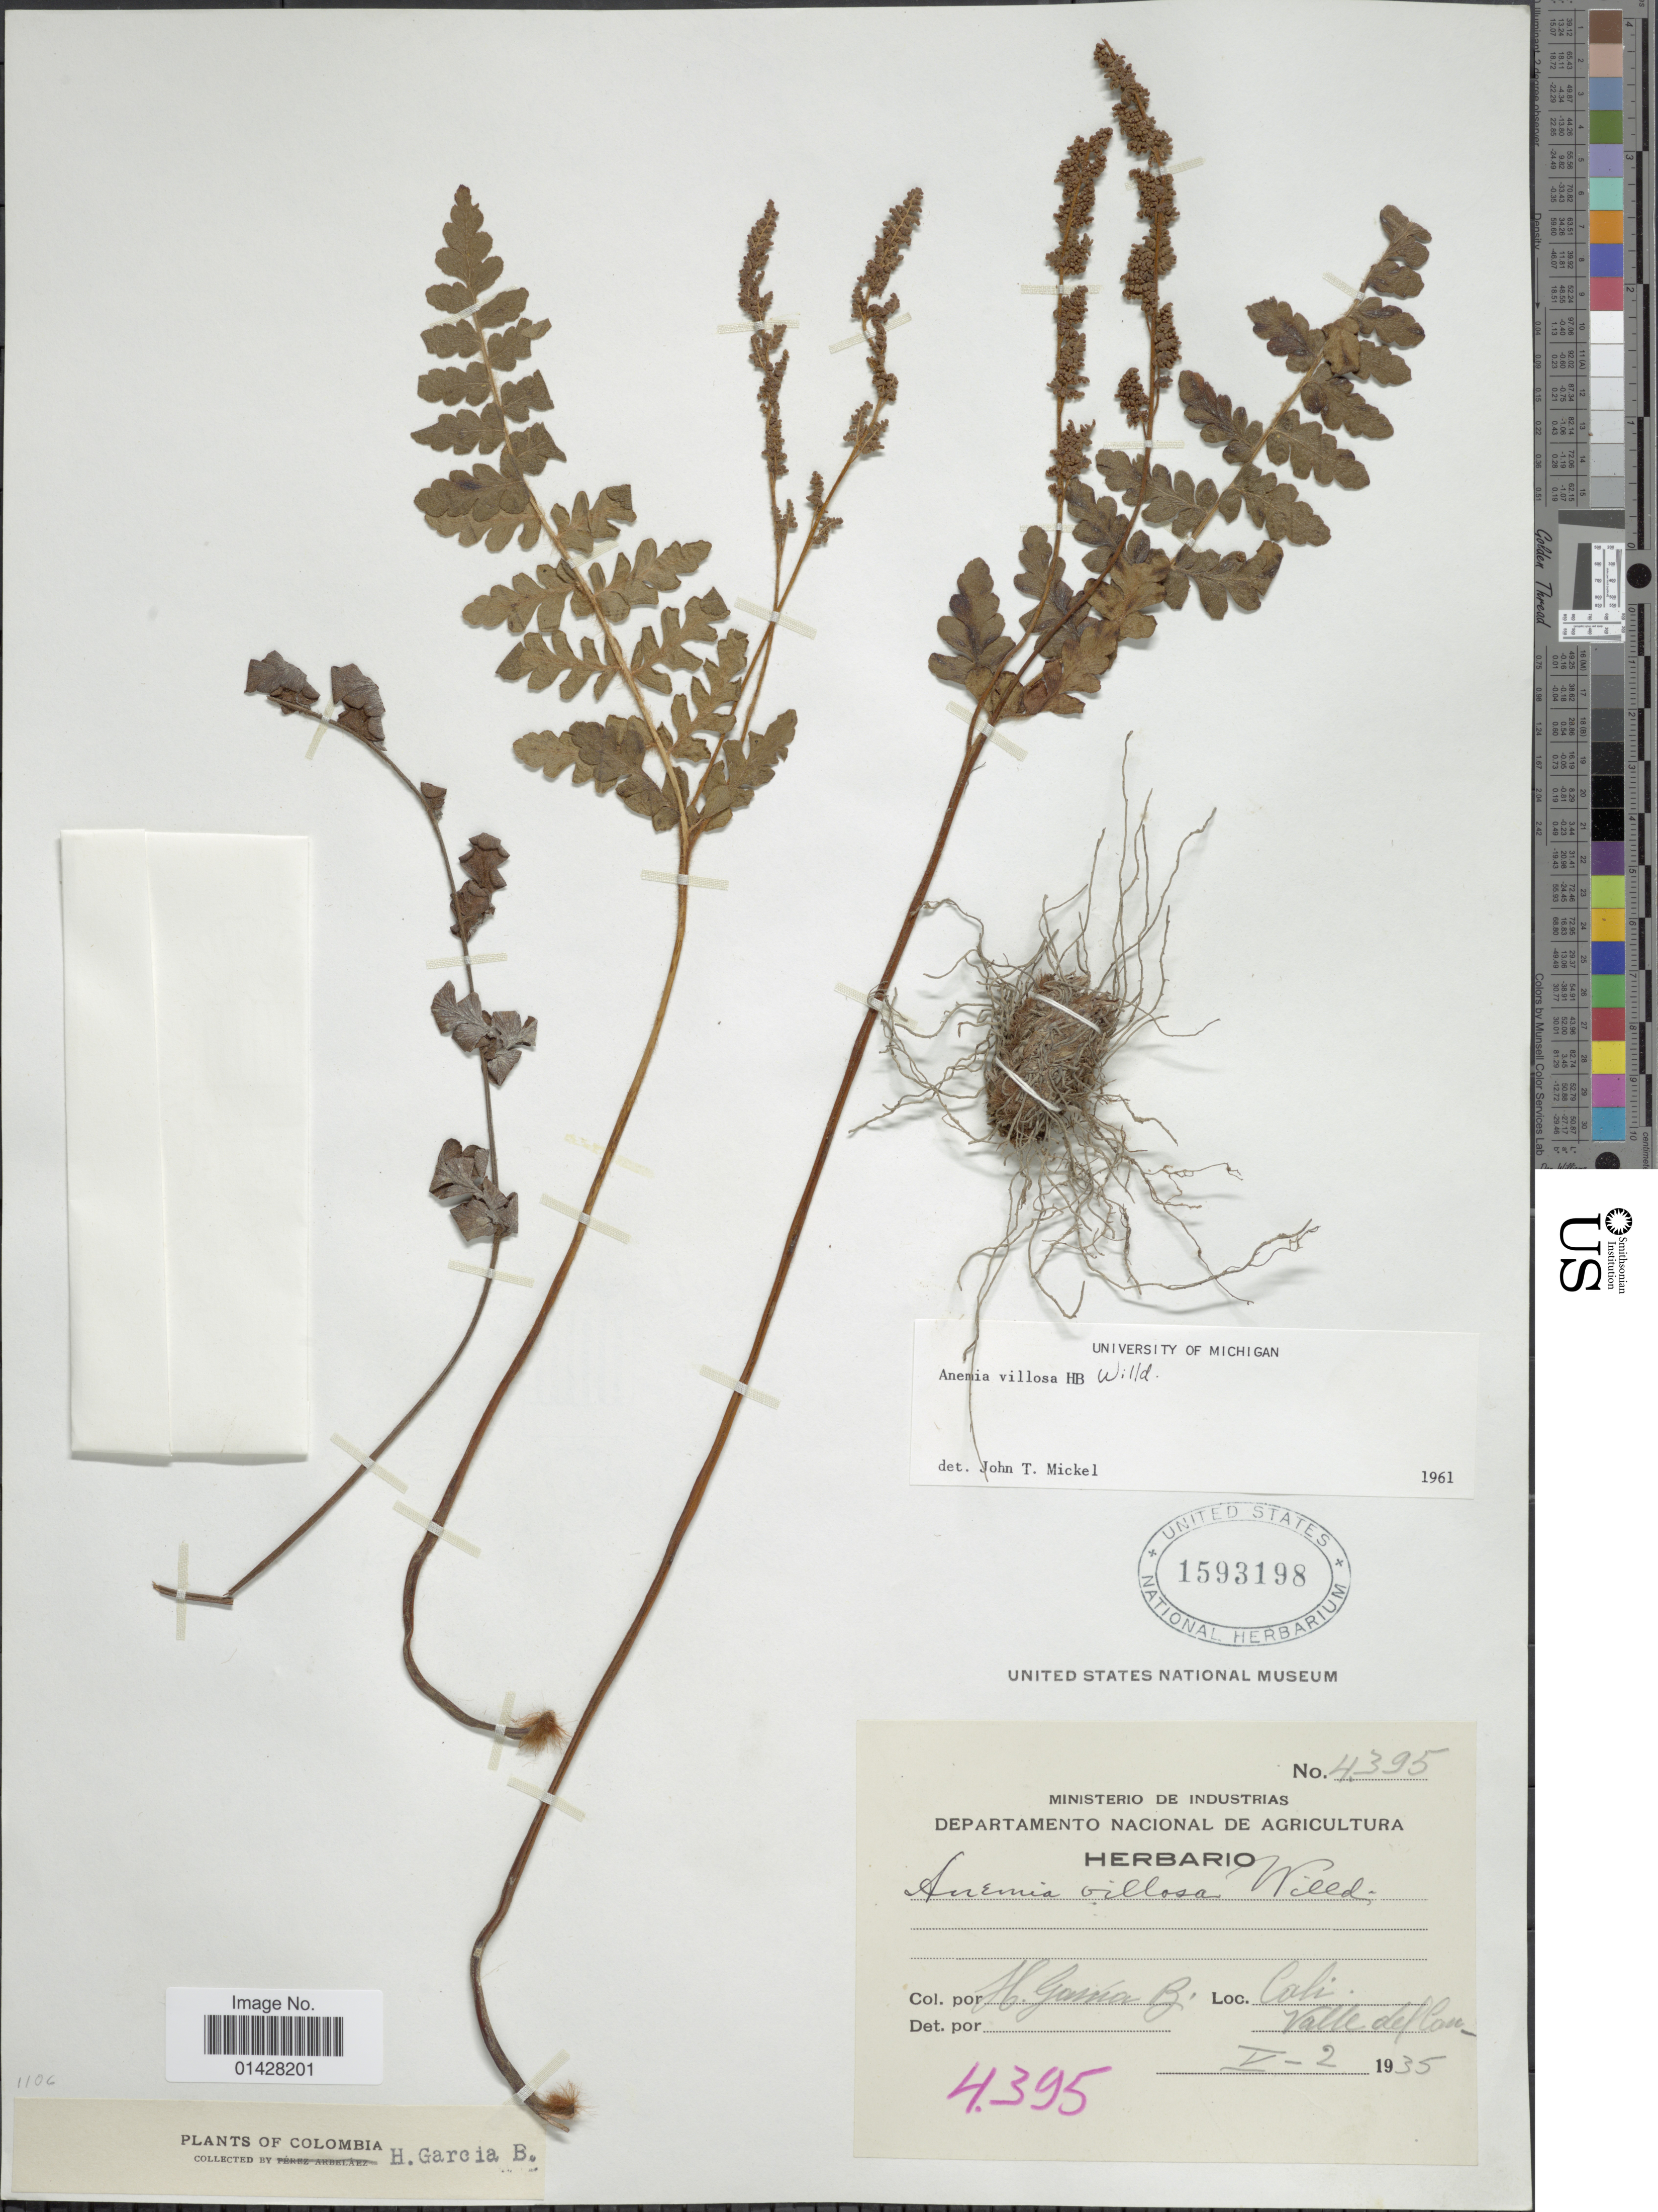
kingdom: Plantae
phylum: Tracheophyta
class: Polypodiopsida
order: Schizaeales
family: Anemiaceae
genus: Anemia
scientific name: Anemia villosa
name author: Humb. & Bonpl. ex Willd.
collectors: H. García Barriga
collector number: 4395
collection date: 1935-05-02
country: Colombia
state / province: Valle del Cauca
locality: Coli. Valle del Cauca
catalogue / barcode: US 1593198